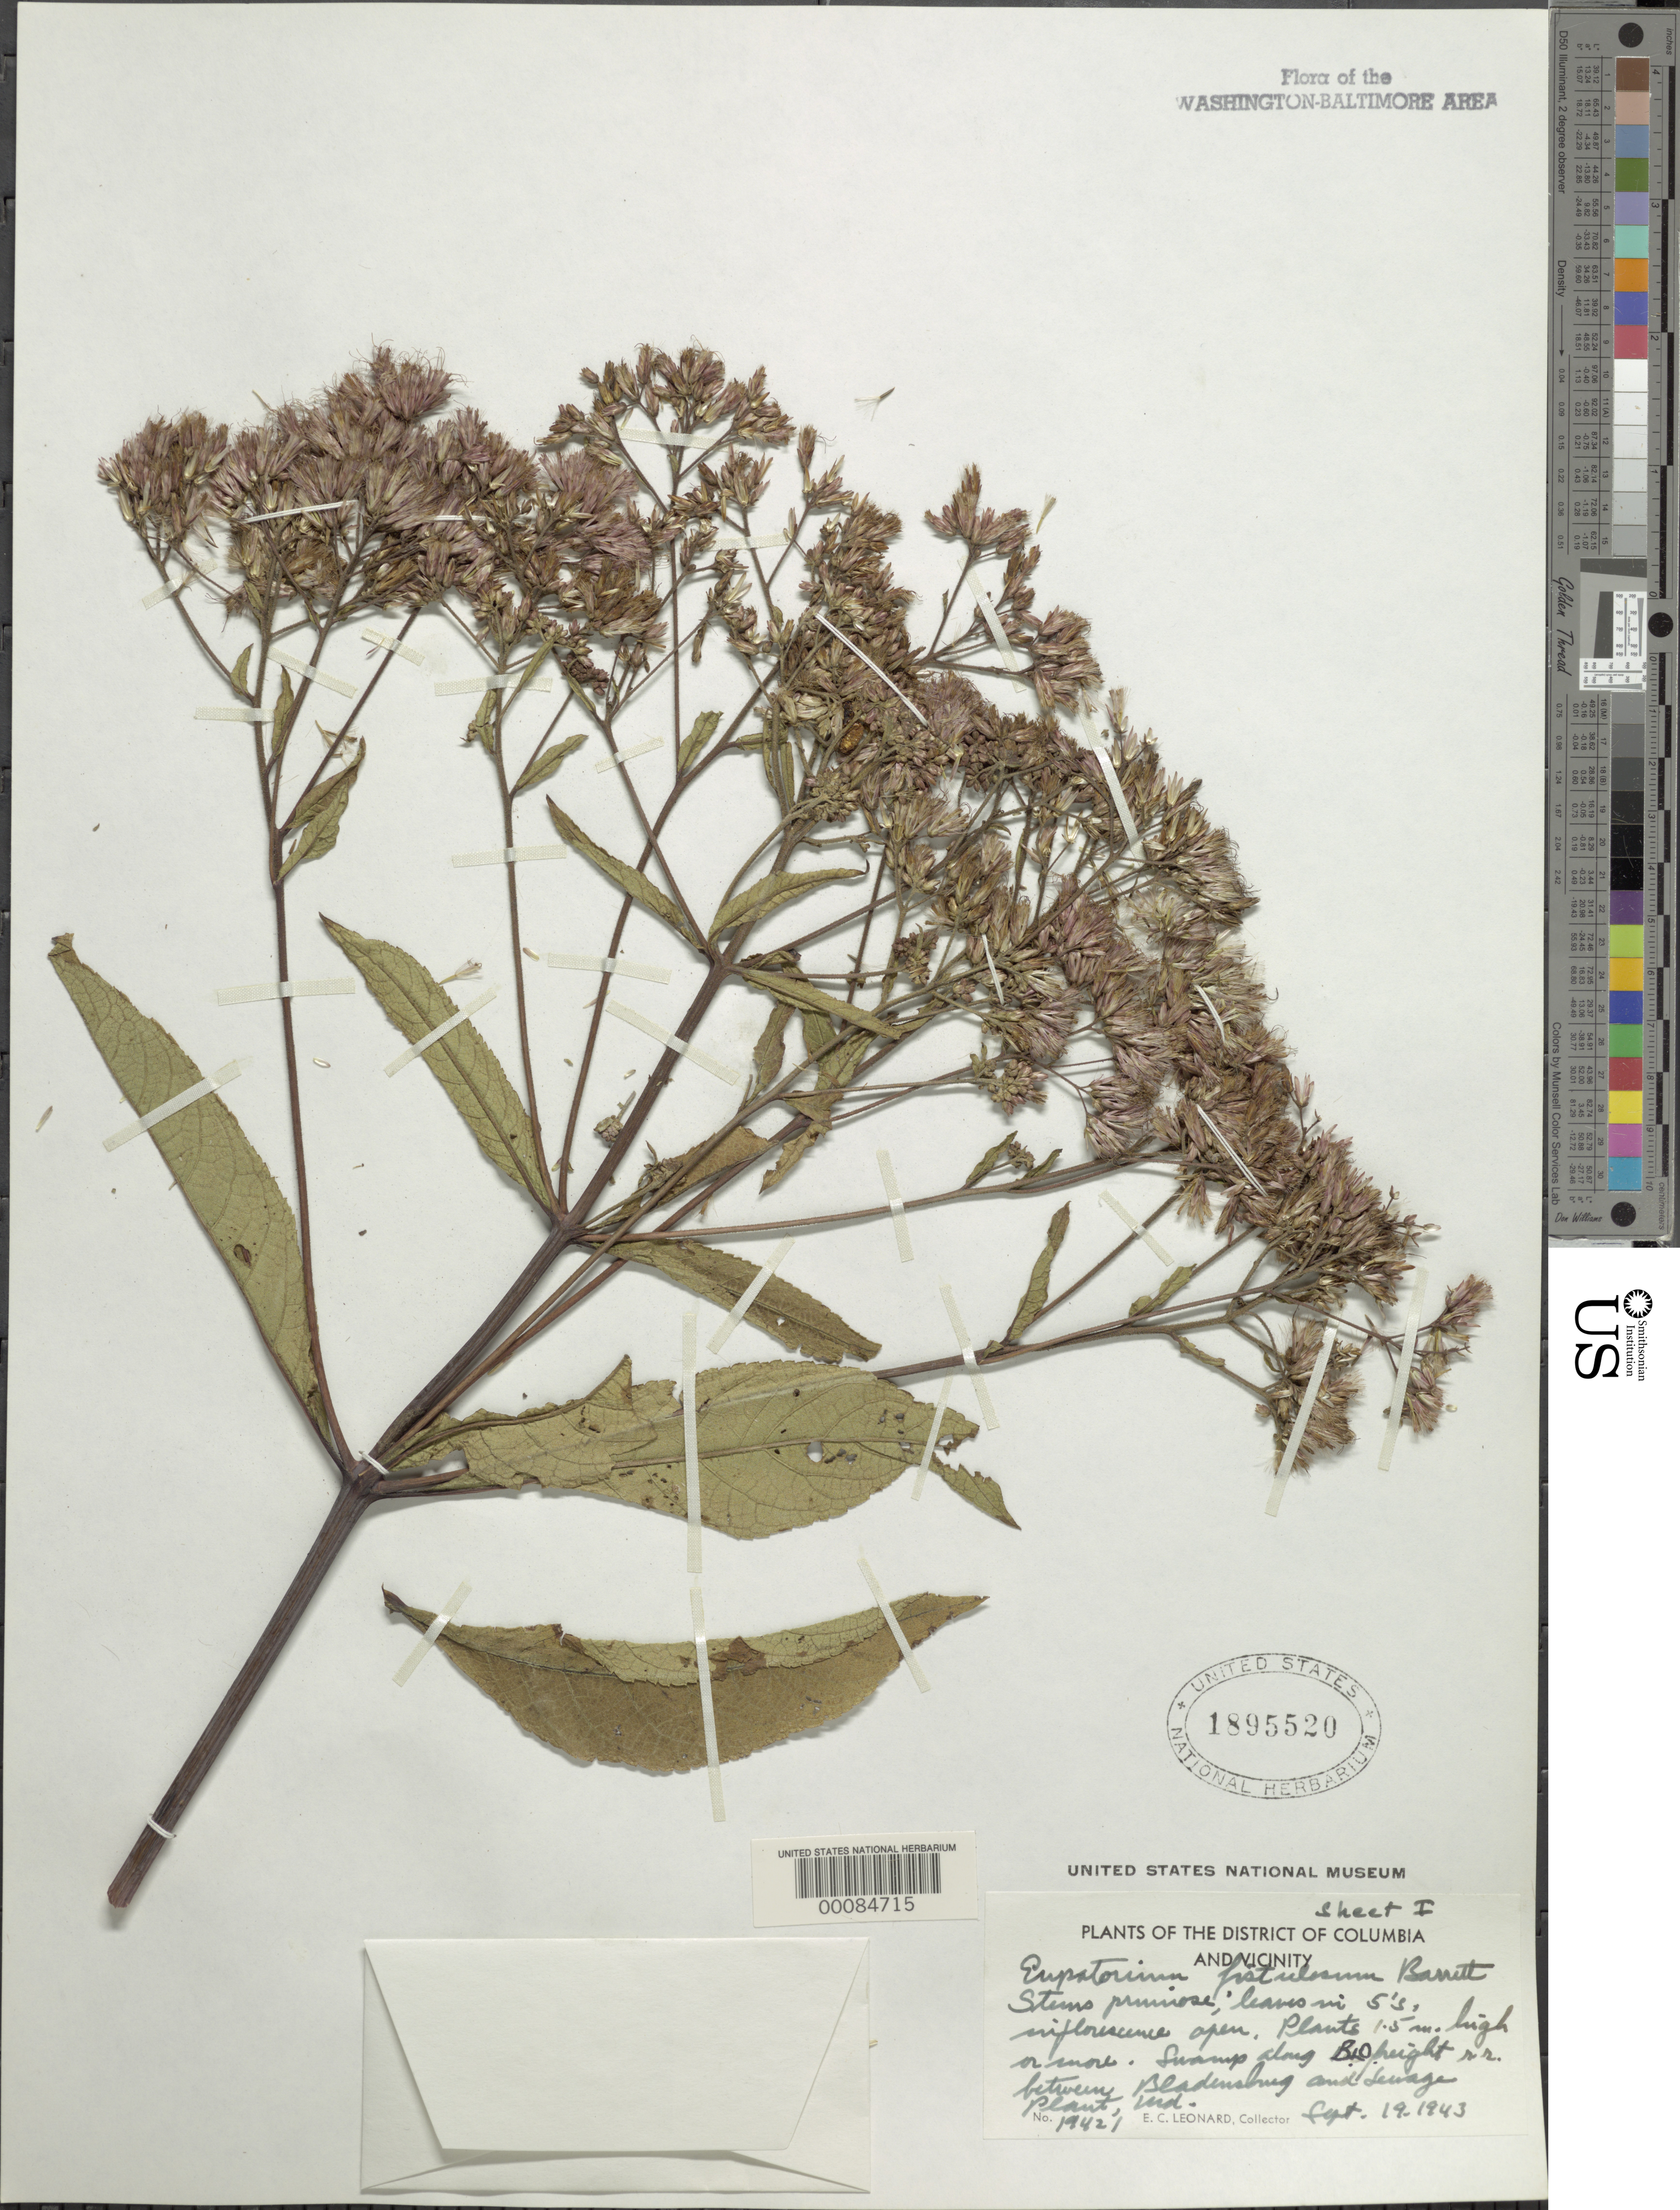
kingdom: Plantae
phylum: Tracheophyta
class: Magnoliopsida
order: Asterales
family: Asteraceae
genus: Eupatorium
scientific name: Eupatorium fistulosum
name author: Barratt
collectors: E. C. Leonard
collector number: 19421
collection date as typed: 19 Sep 1943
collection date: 1943-09-19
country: United States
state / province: Maryland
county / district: Prince George's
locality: between Bladensburg and Sewage Plant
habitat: Swamp along railroad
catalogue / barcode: US 1895520